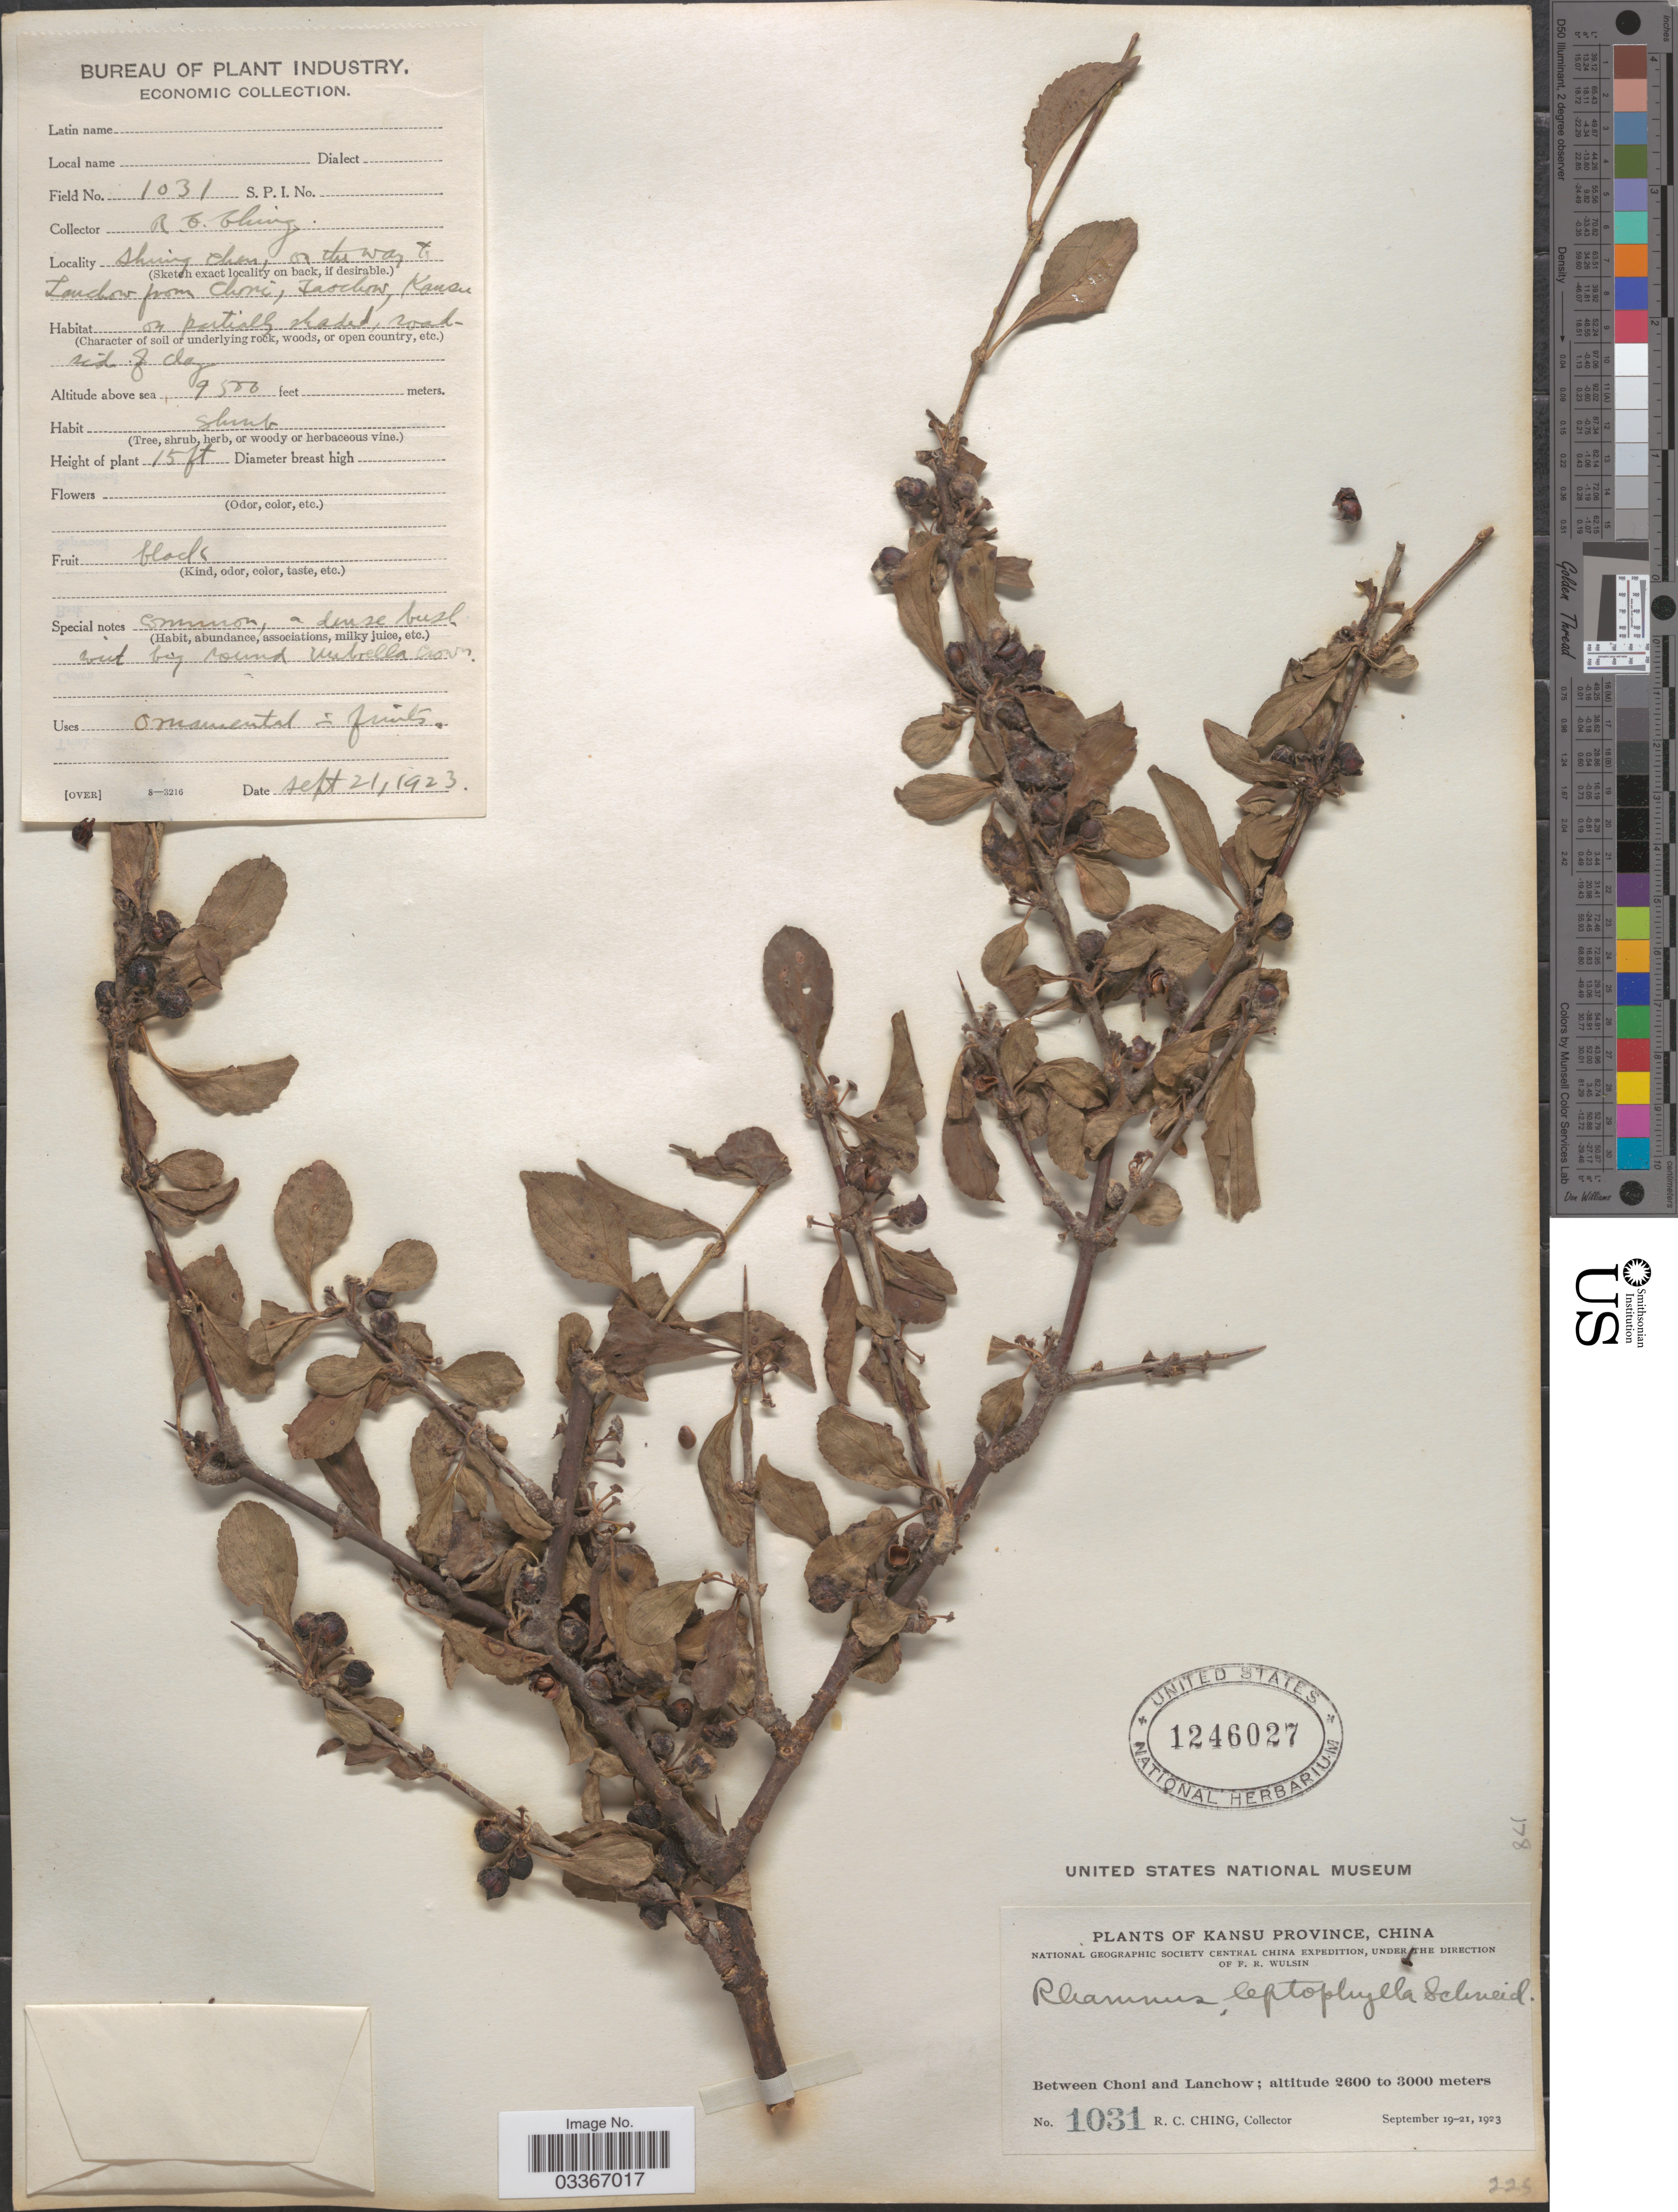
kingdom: Plantae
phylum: Tracheophyta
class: Magnoliopsida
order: Rosales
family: Rhamnaceae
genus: Rhamnus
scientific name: Rhamnus leptophylla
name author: C.K. Schneid.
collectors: R. C. Ching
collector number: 1031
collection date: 1923-09-21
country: China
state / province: Gansu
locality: Kansu. Shing Chan, on the way to Lanchow from Choni, Taochow. Between Choni and Lanchow. [unsure placement]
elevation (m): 2896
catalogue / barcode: US 1246027